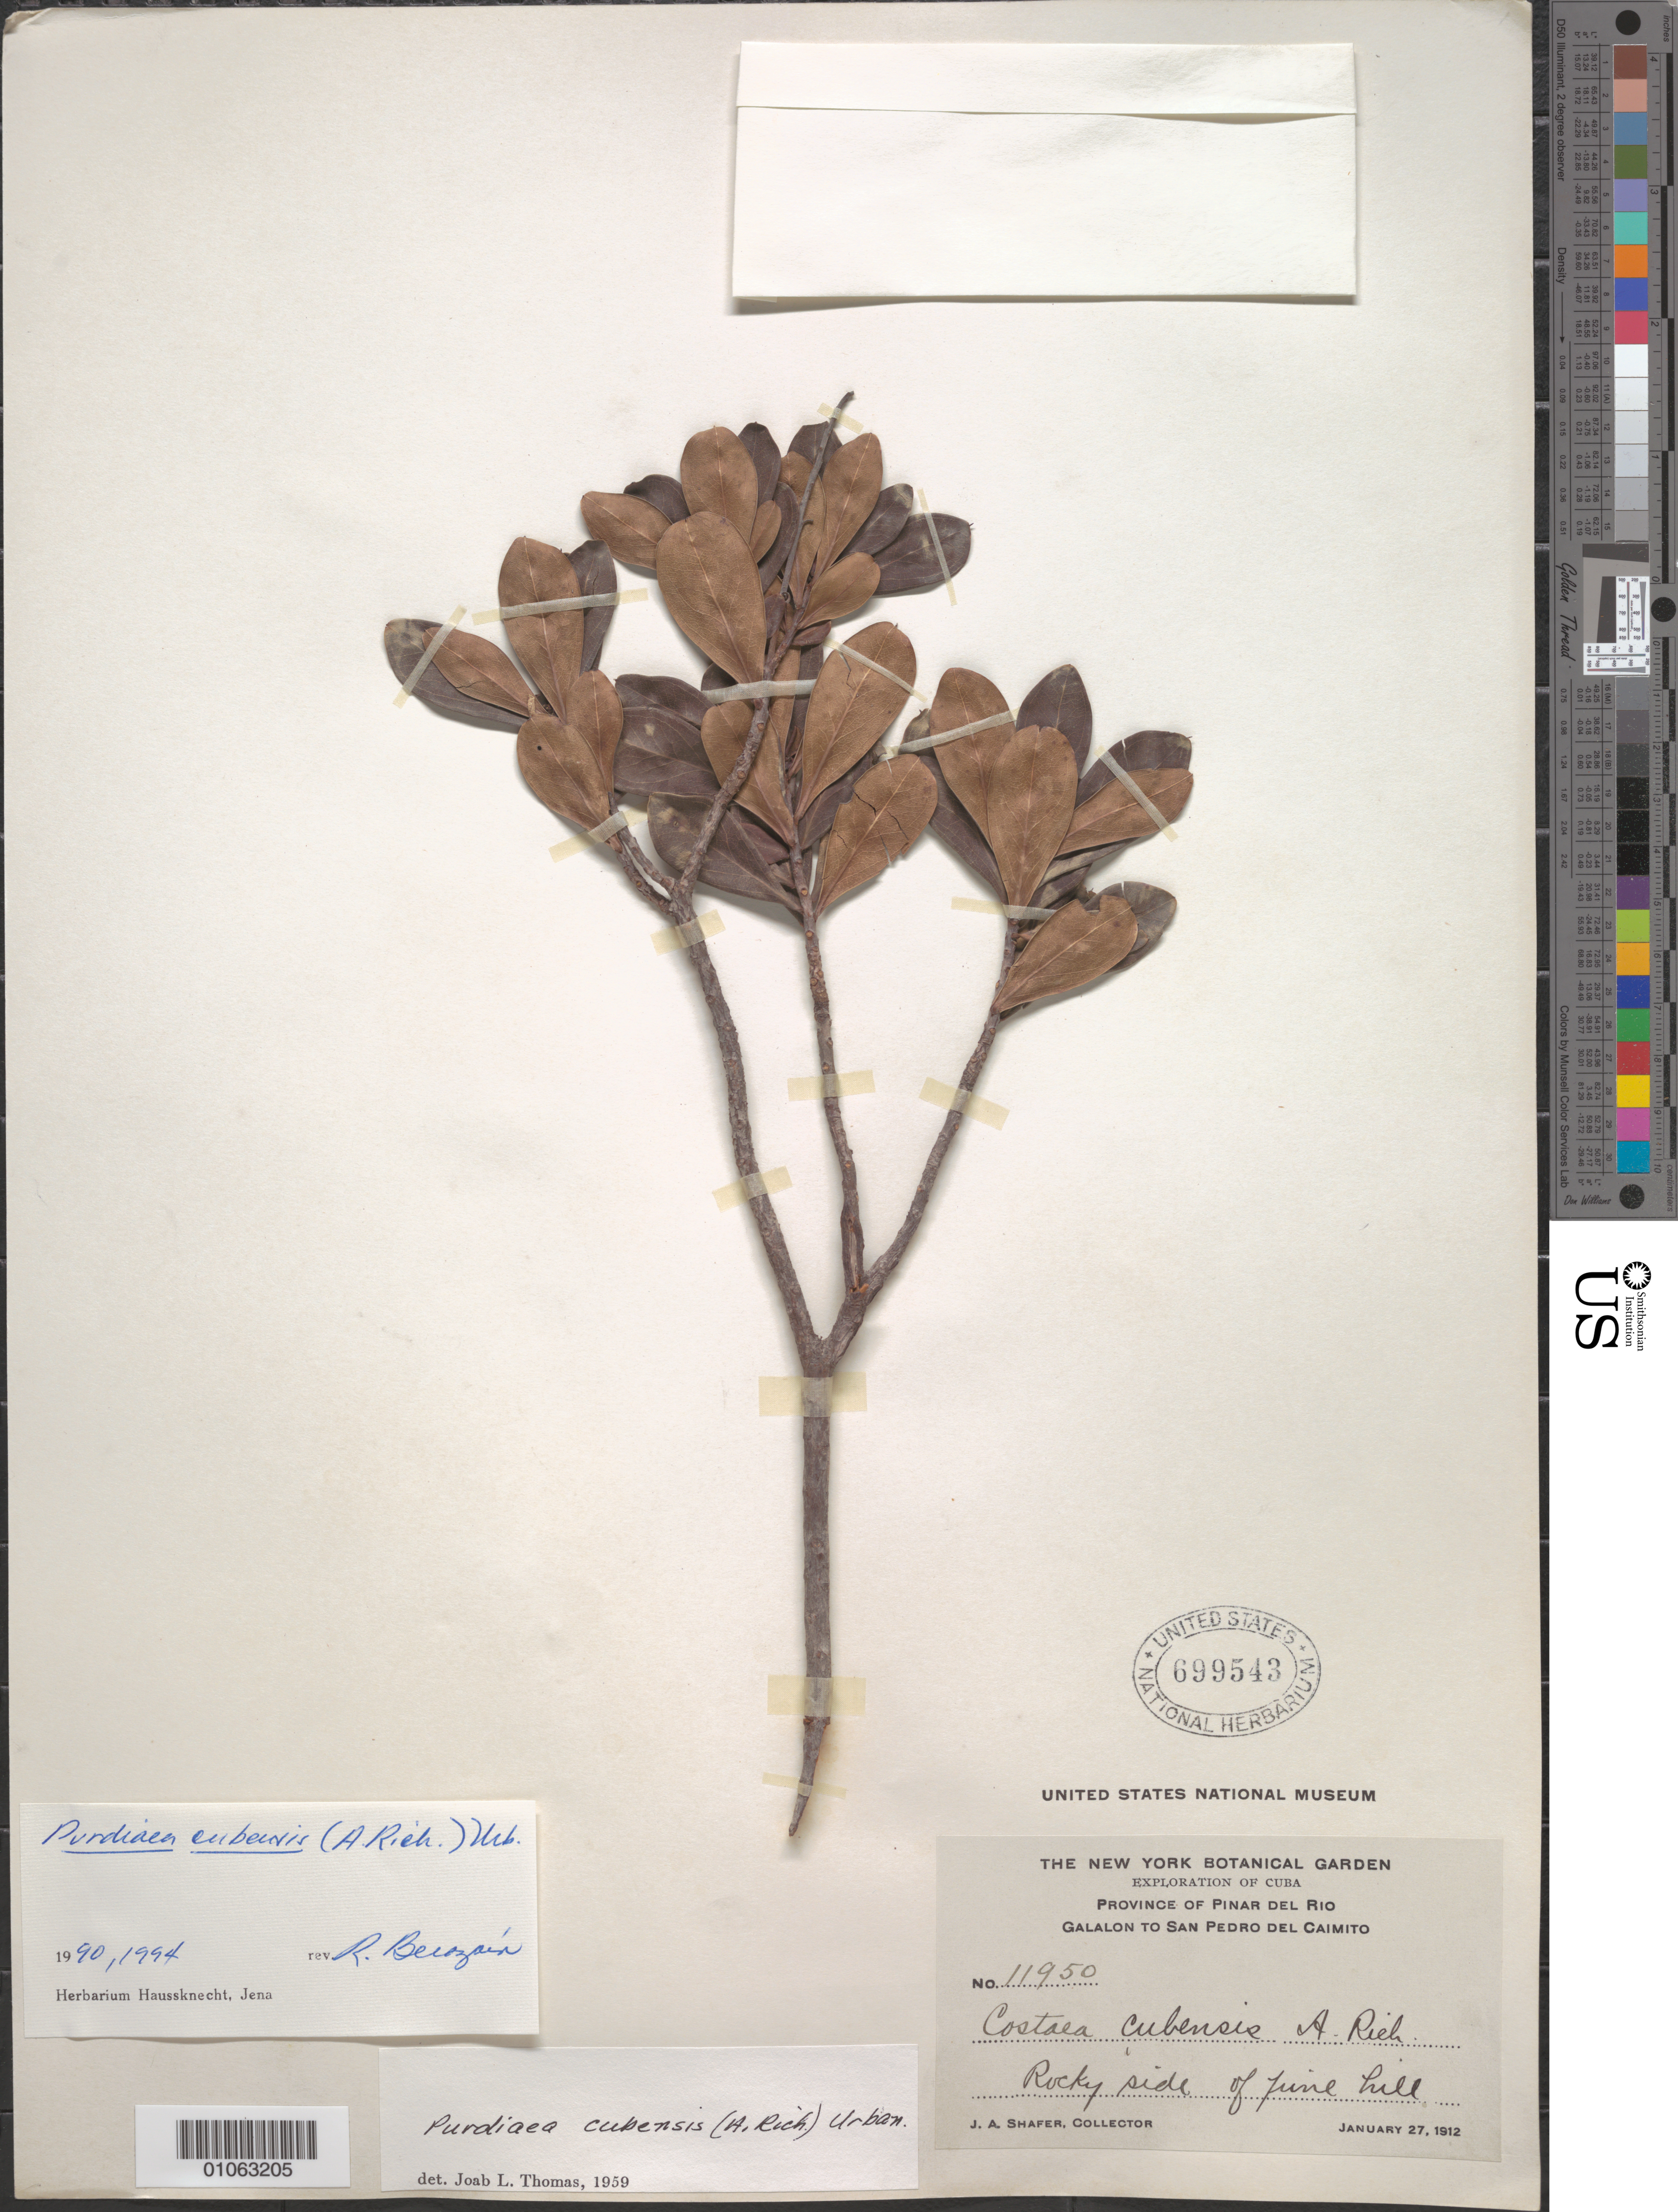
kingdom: Plantae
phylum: Tracheophyta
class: Magnoliopsida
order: Ericales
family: Clethraceae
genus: Purdiaea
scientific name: Purdiaea cubensis var. cubensis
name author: (A. Rich.) Urb.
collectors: J. A. Shafer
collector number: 11950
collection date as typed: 27 Jan 1912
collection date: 1912-01-27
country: Cuba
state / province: Pinar del Rio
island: Cuba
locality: Galalon to San Pedro del Caimito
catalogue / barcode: US 699543